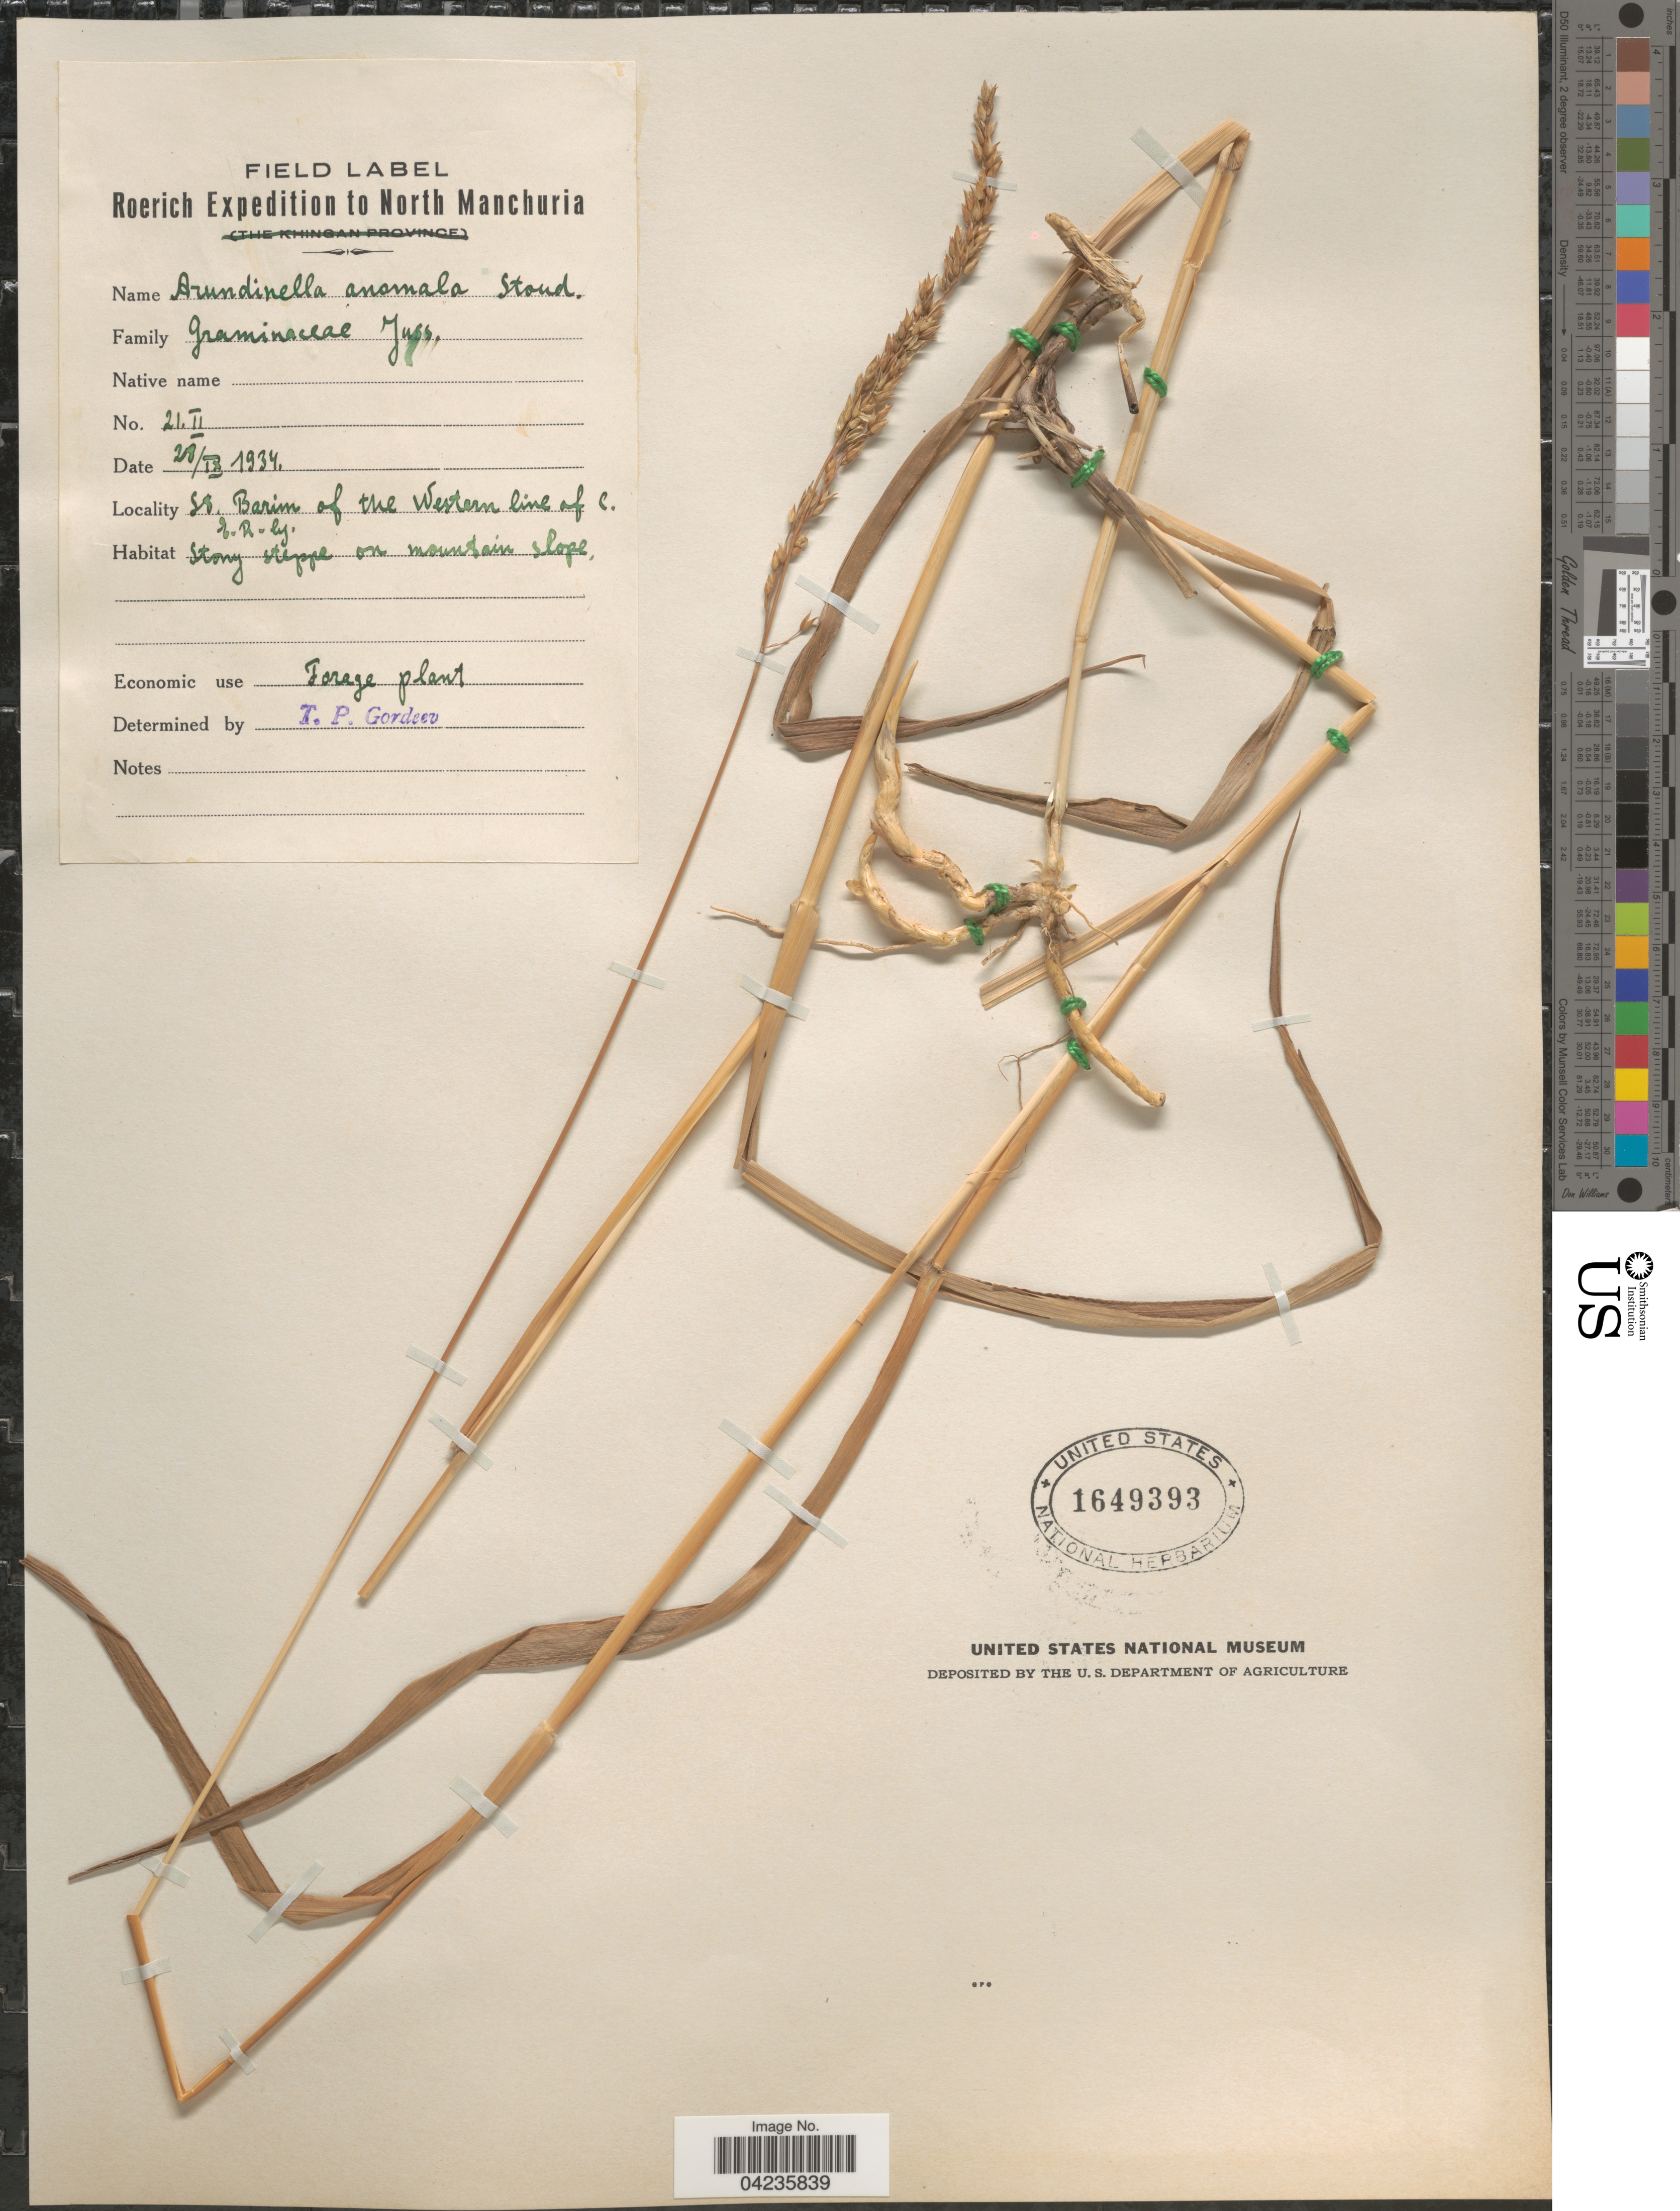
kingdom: Plantae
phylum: Tracheophyta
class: Liliopsida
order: Poales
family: Poaceae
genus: Arundinella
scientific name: Arundinella hirta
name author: (Thunb.) Tanaka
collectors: Roerich Expedition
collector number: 21II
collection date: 1934-09-28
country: China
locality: North Manchuria. St. Barim of the Western line of C. E.R. ly. Stony steppe on mountain slope.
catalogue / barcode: US 1649393